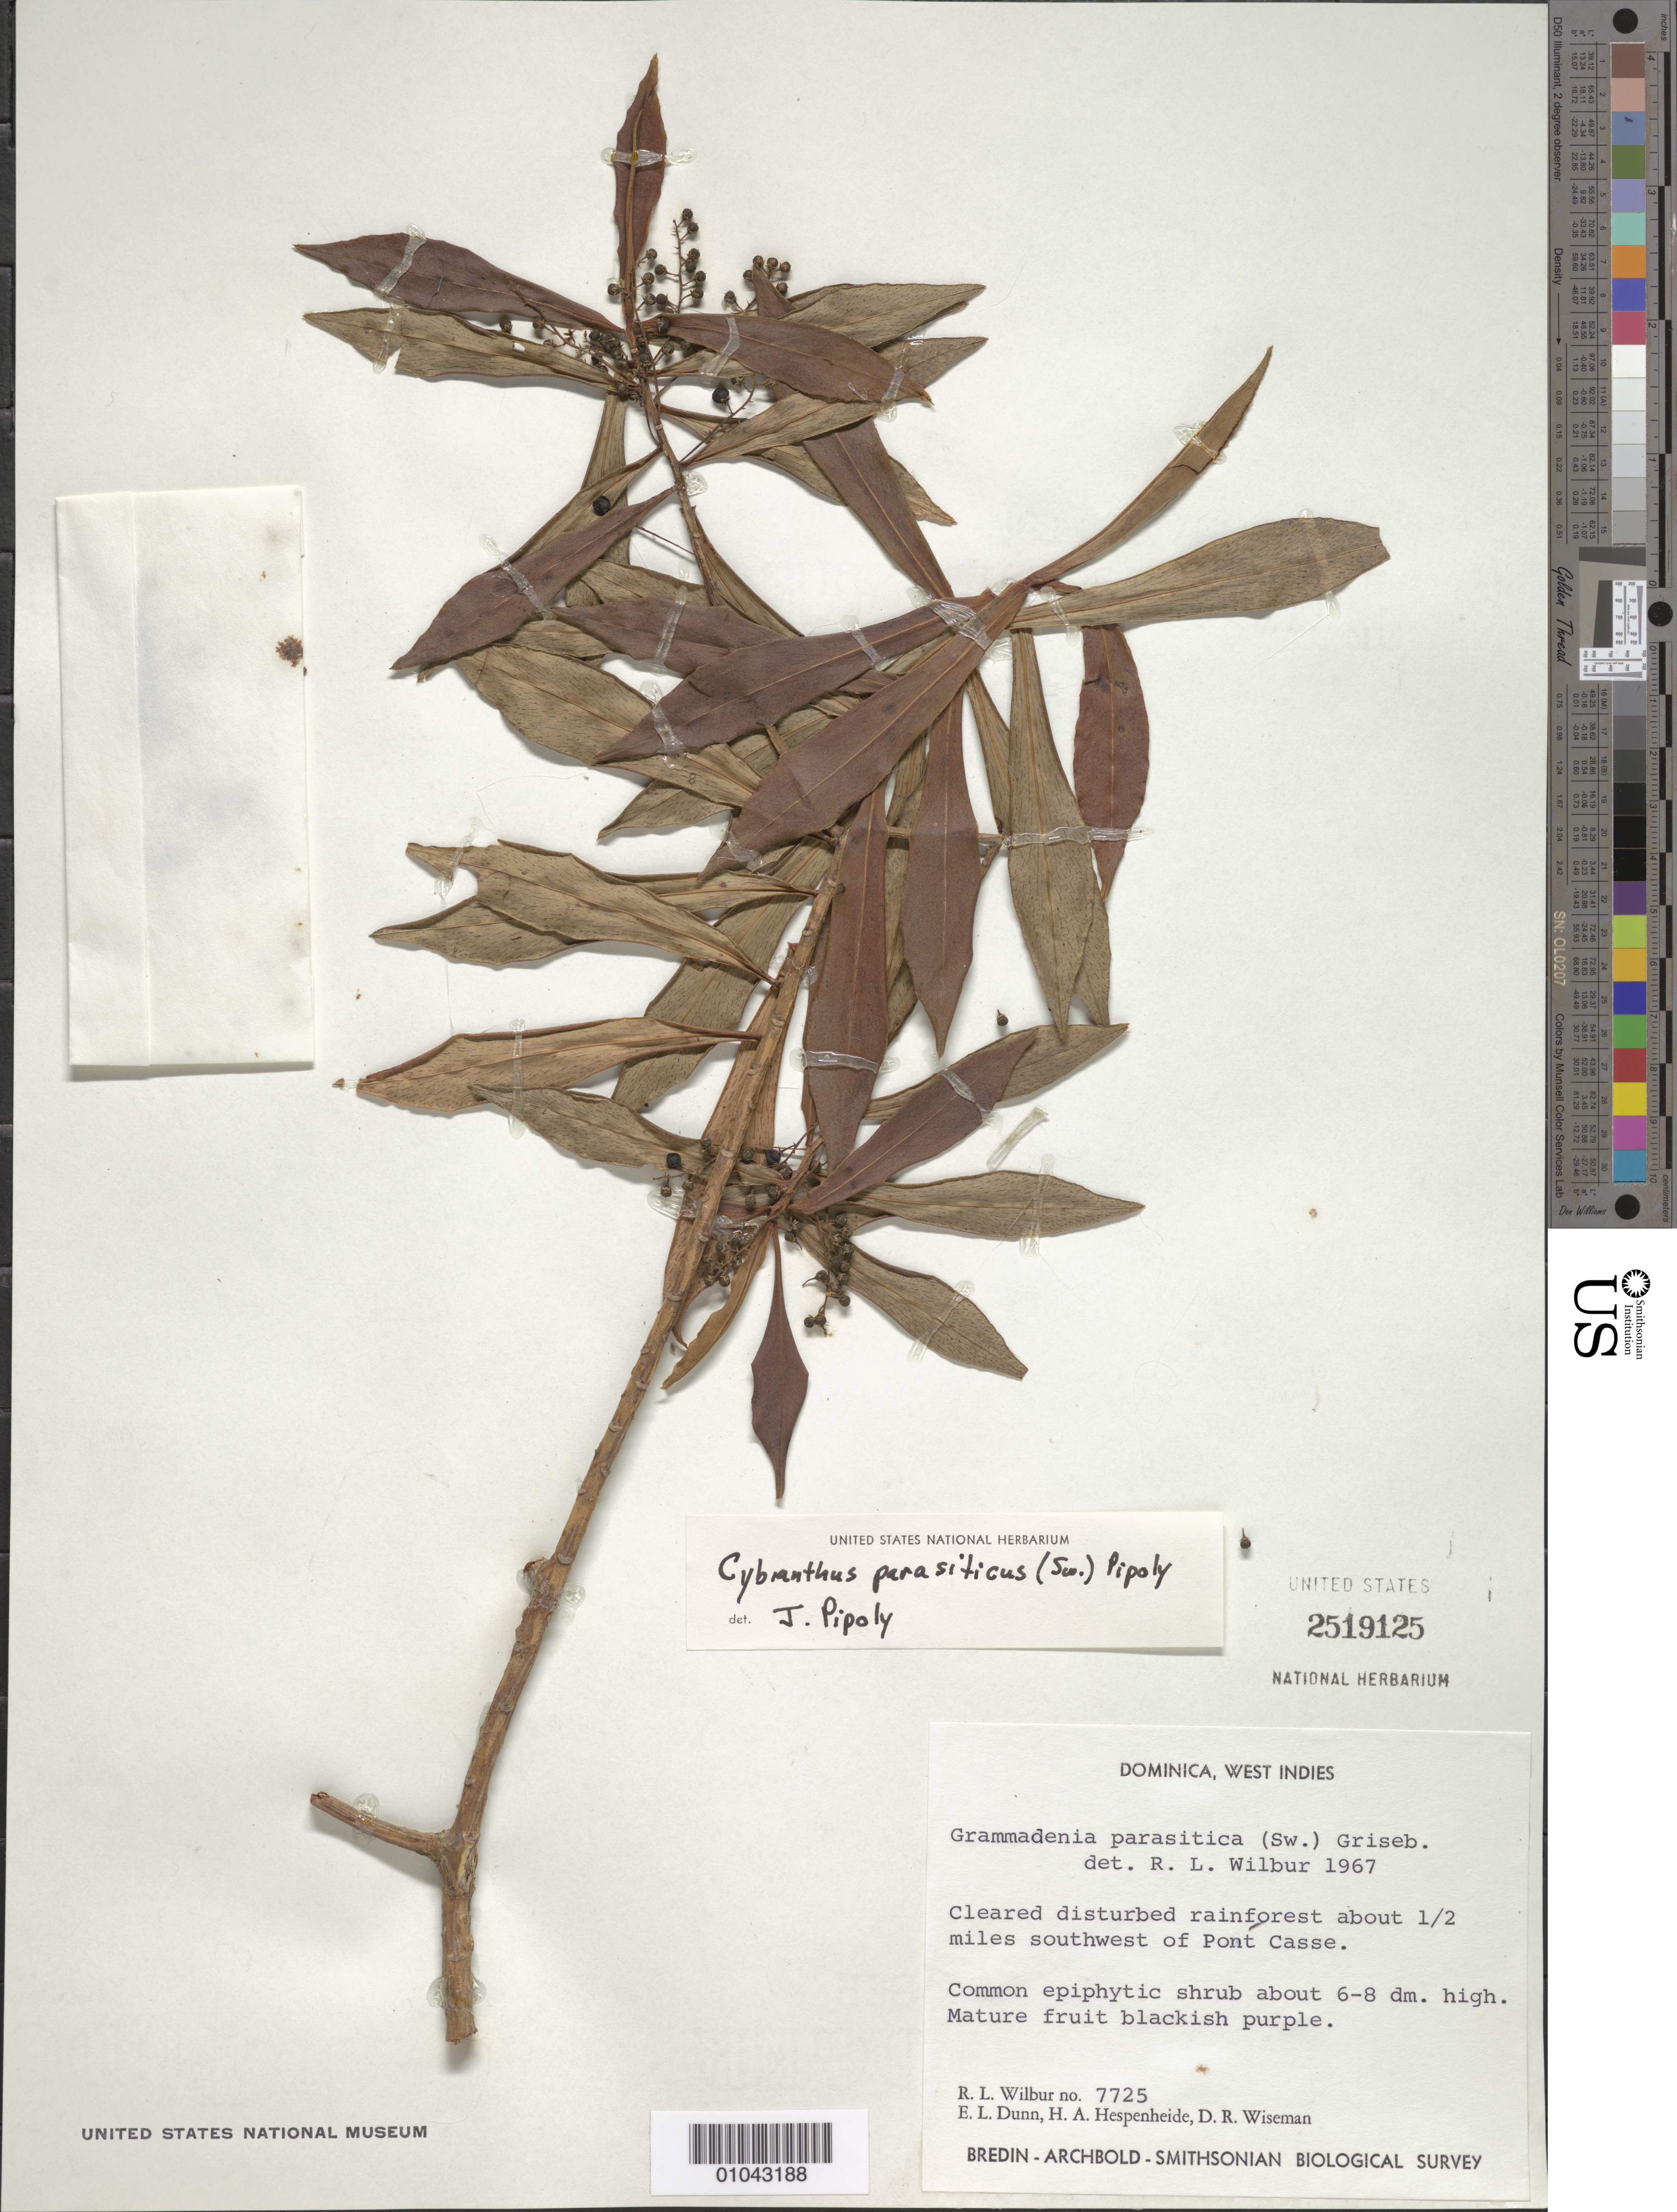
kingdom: Plantae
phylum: Tracheophyta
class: Magnoliopsida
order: Ericales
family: Primulaceae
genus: Cybianthus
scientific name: Cybianthus parasiticus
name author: (Sw.) Pipoly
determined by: Pipoly, J. J., III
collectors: R. L. Wilbur, E. Dunn, H. A. Hespenheide & D. R. Wiseman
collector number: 7725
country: Dominica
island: Dominica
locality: Pont Cassé, about 0.5 miles SW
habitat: Cleared disturbed rainforest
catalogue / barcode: US 2519125